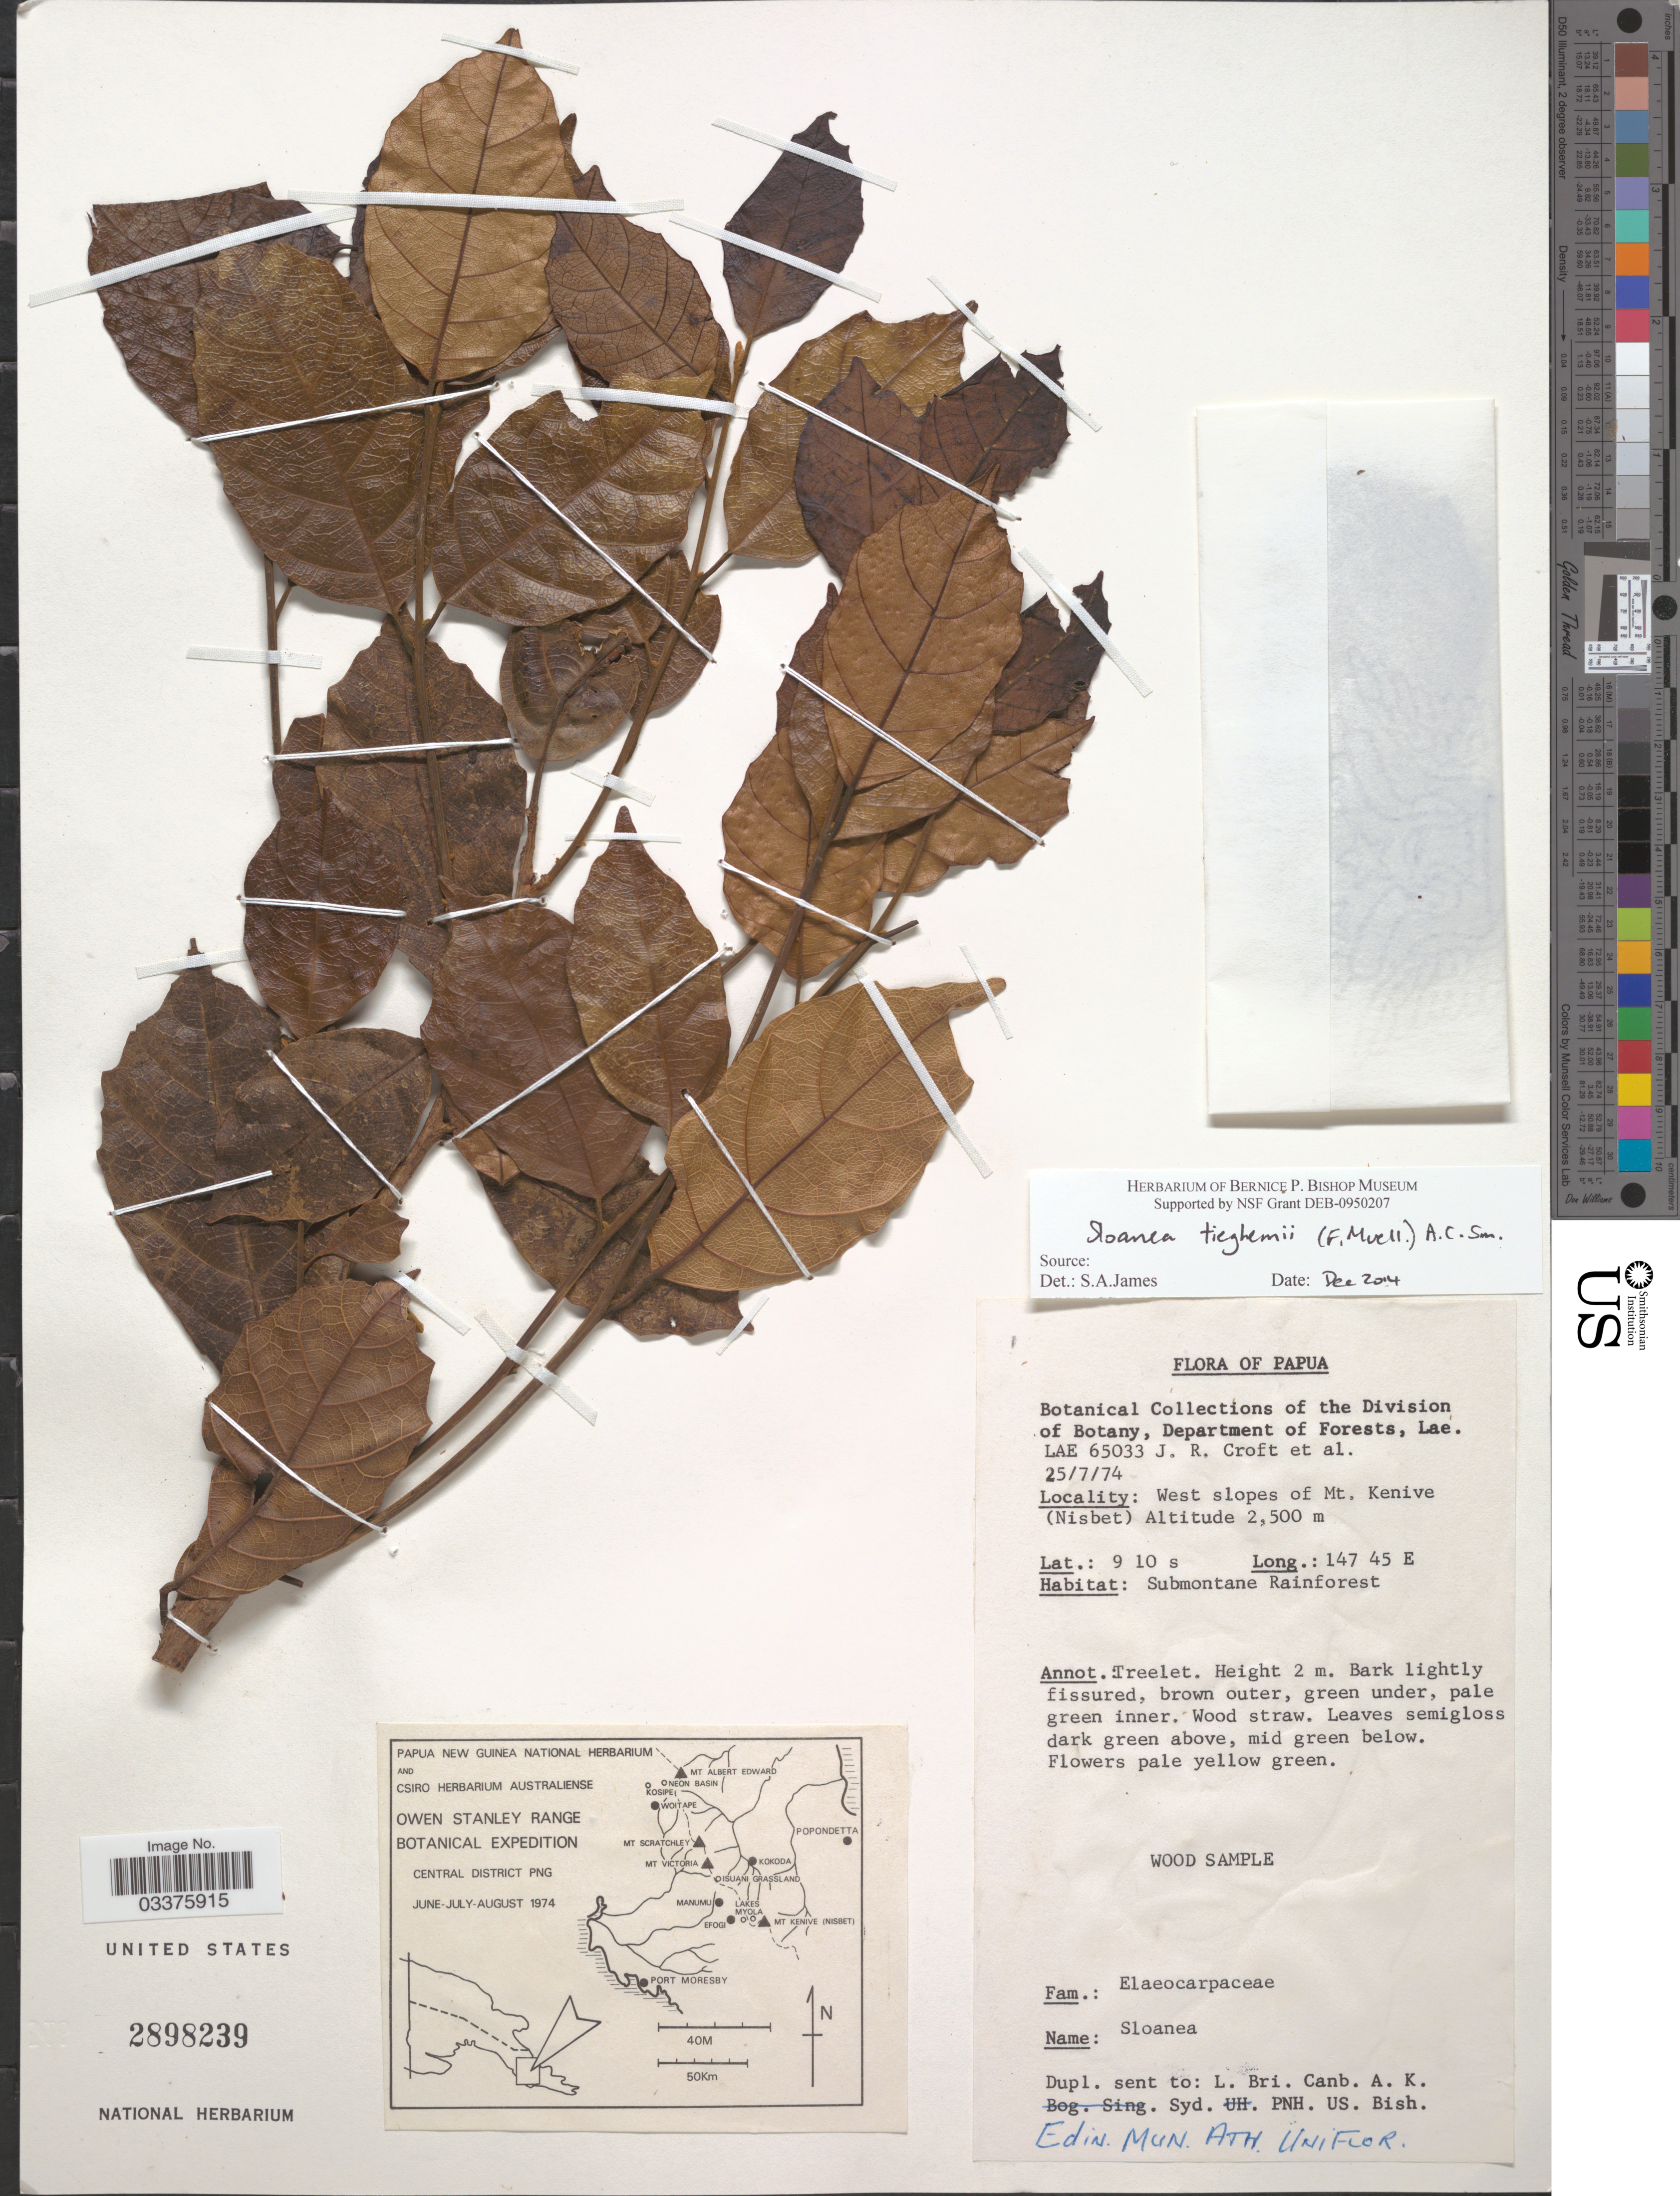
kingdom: Plantae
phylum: Tracheophyta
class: Magnoliopsida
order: Oxalidales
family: Elaeocarpaceae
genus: Sloanea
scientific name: Sloanea tieghemi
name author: A.C. Sm.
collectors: J. R. Croft & et al.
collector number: LAE 65033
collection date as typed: Transcribed d/m/y: 25/7/74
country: Papua New Guinea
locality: Papua. West slopes of Mt. Kenive (Nisbet).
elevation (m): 2500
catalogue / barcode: US 2898239